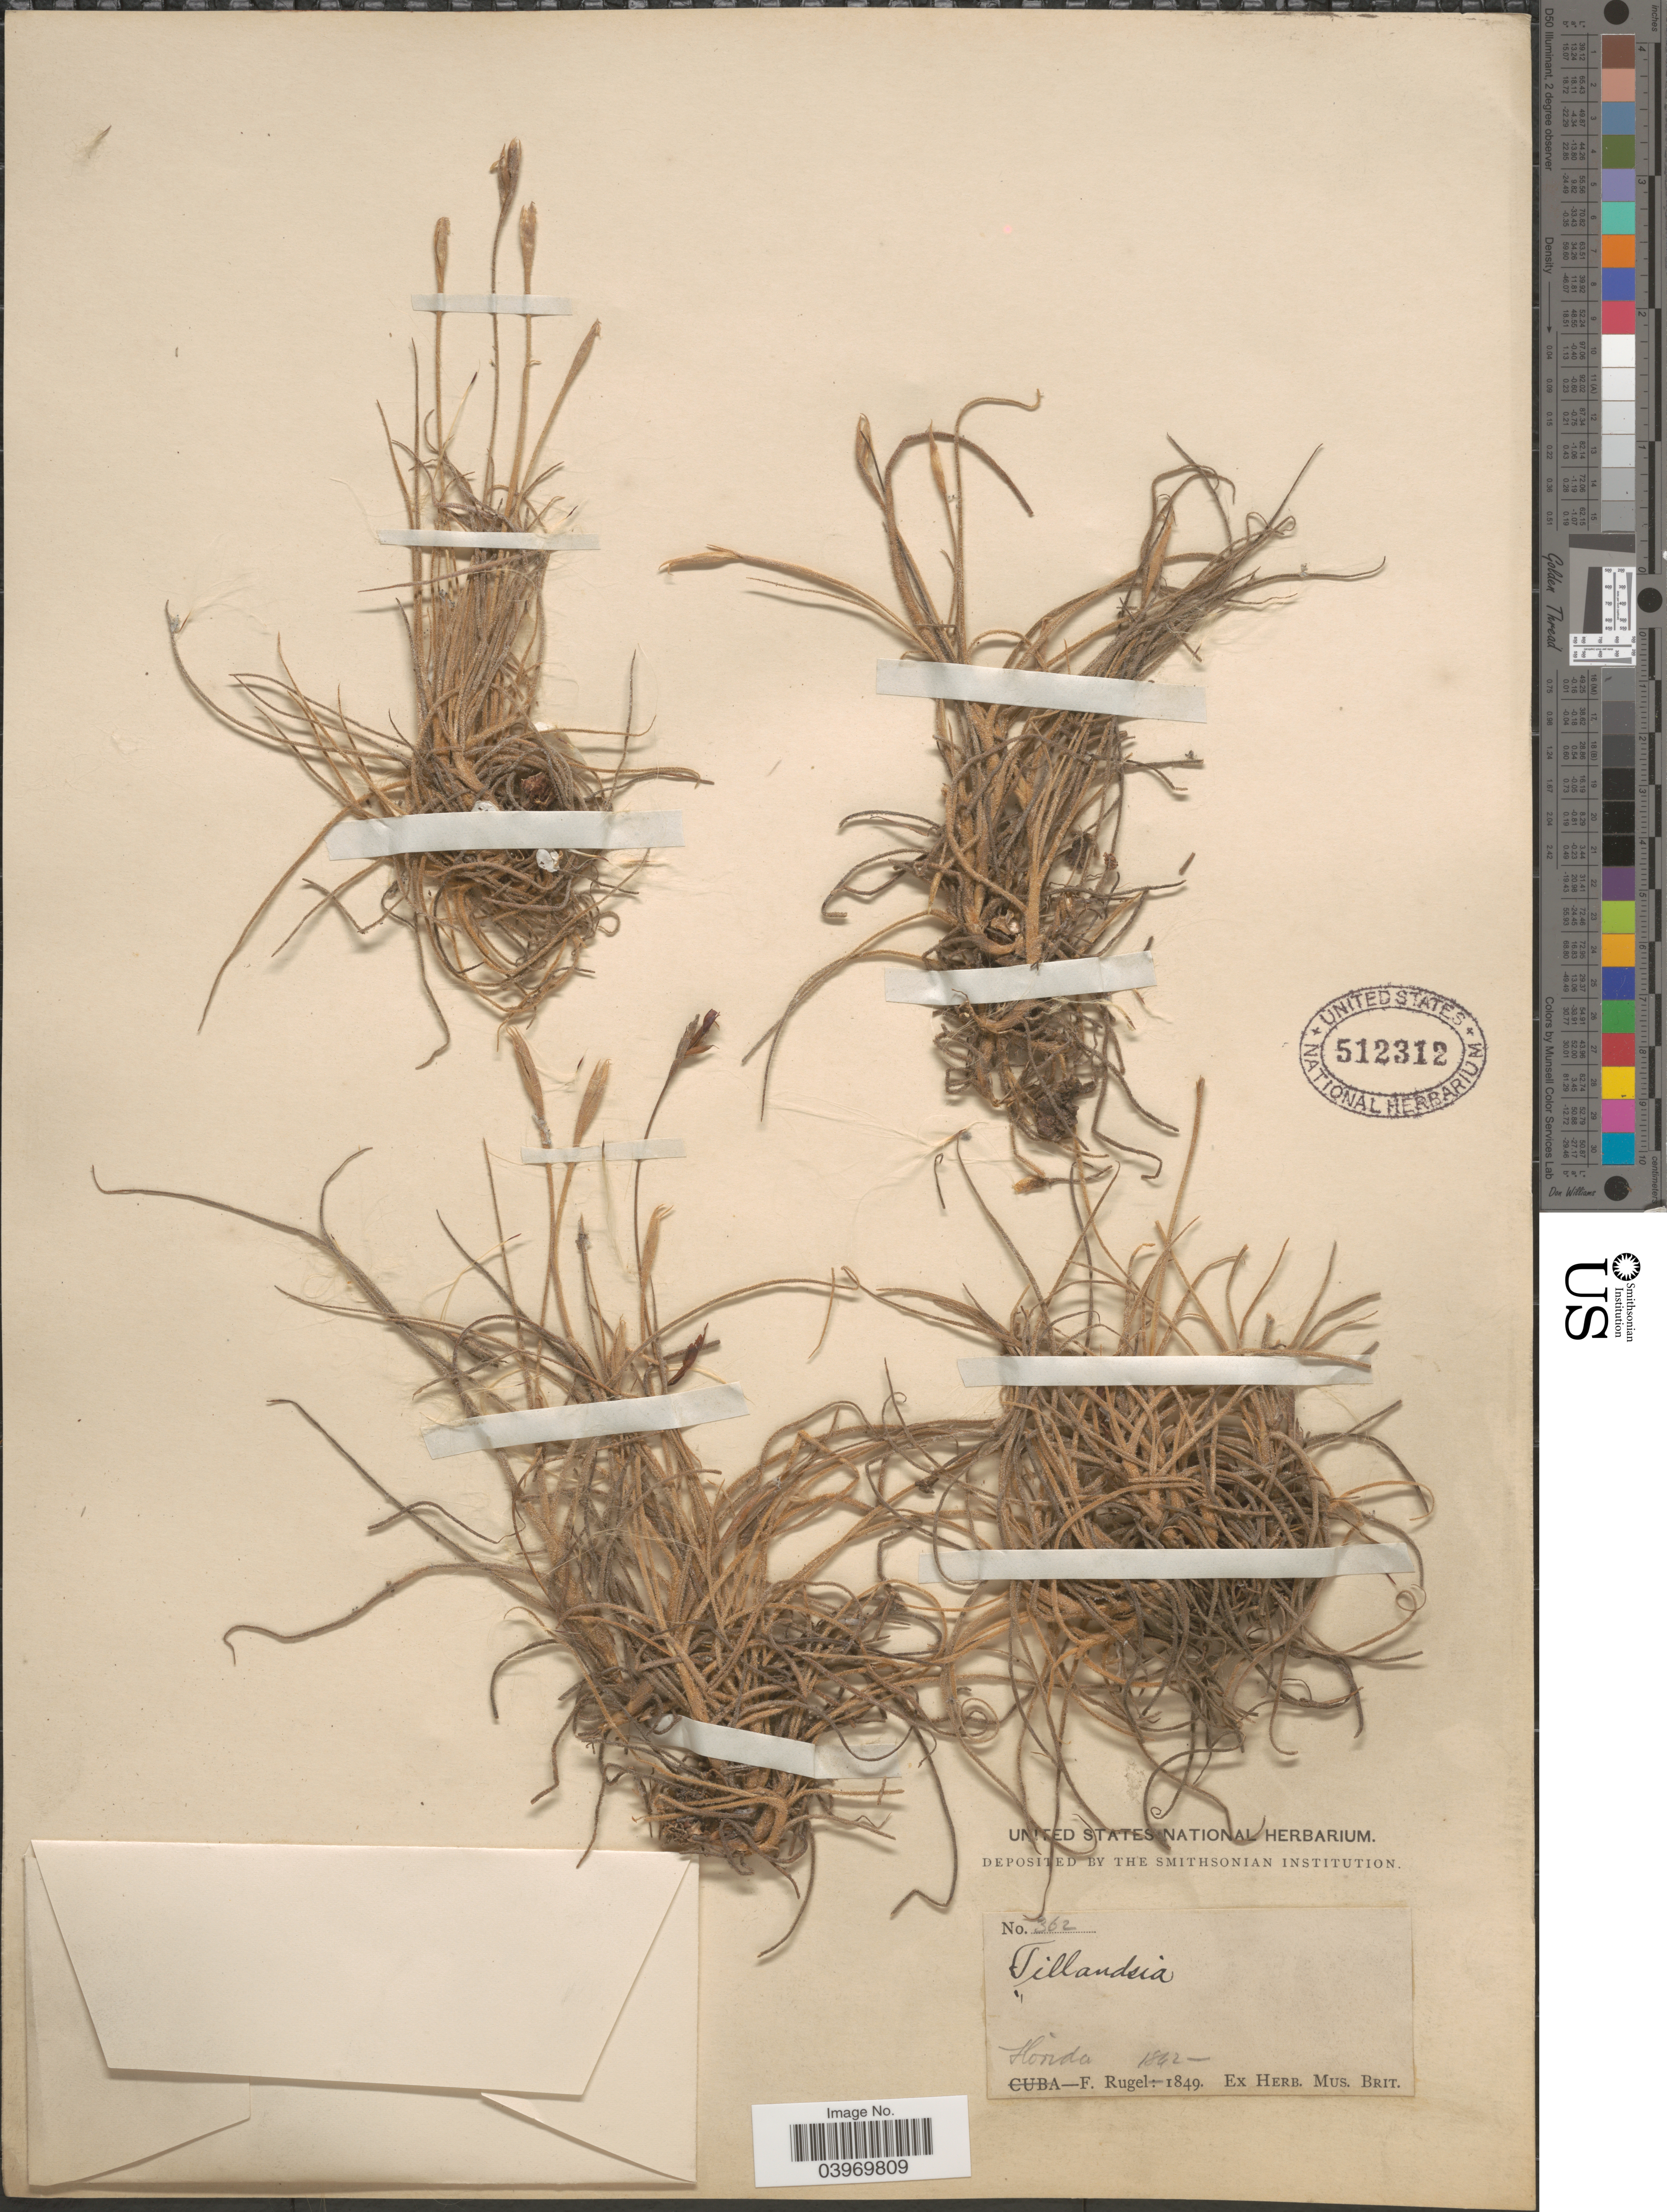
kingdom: Plantae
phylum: Tracheophyta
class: Liliopsida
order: Poales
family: Bromeliaceae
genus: Tillandsia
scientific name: Tillandsia recurvata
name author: L.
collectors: F. Rugel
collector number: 362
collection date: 1842/1849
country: United States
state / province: Florida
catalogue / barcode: US 512312